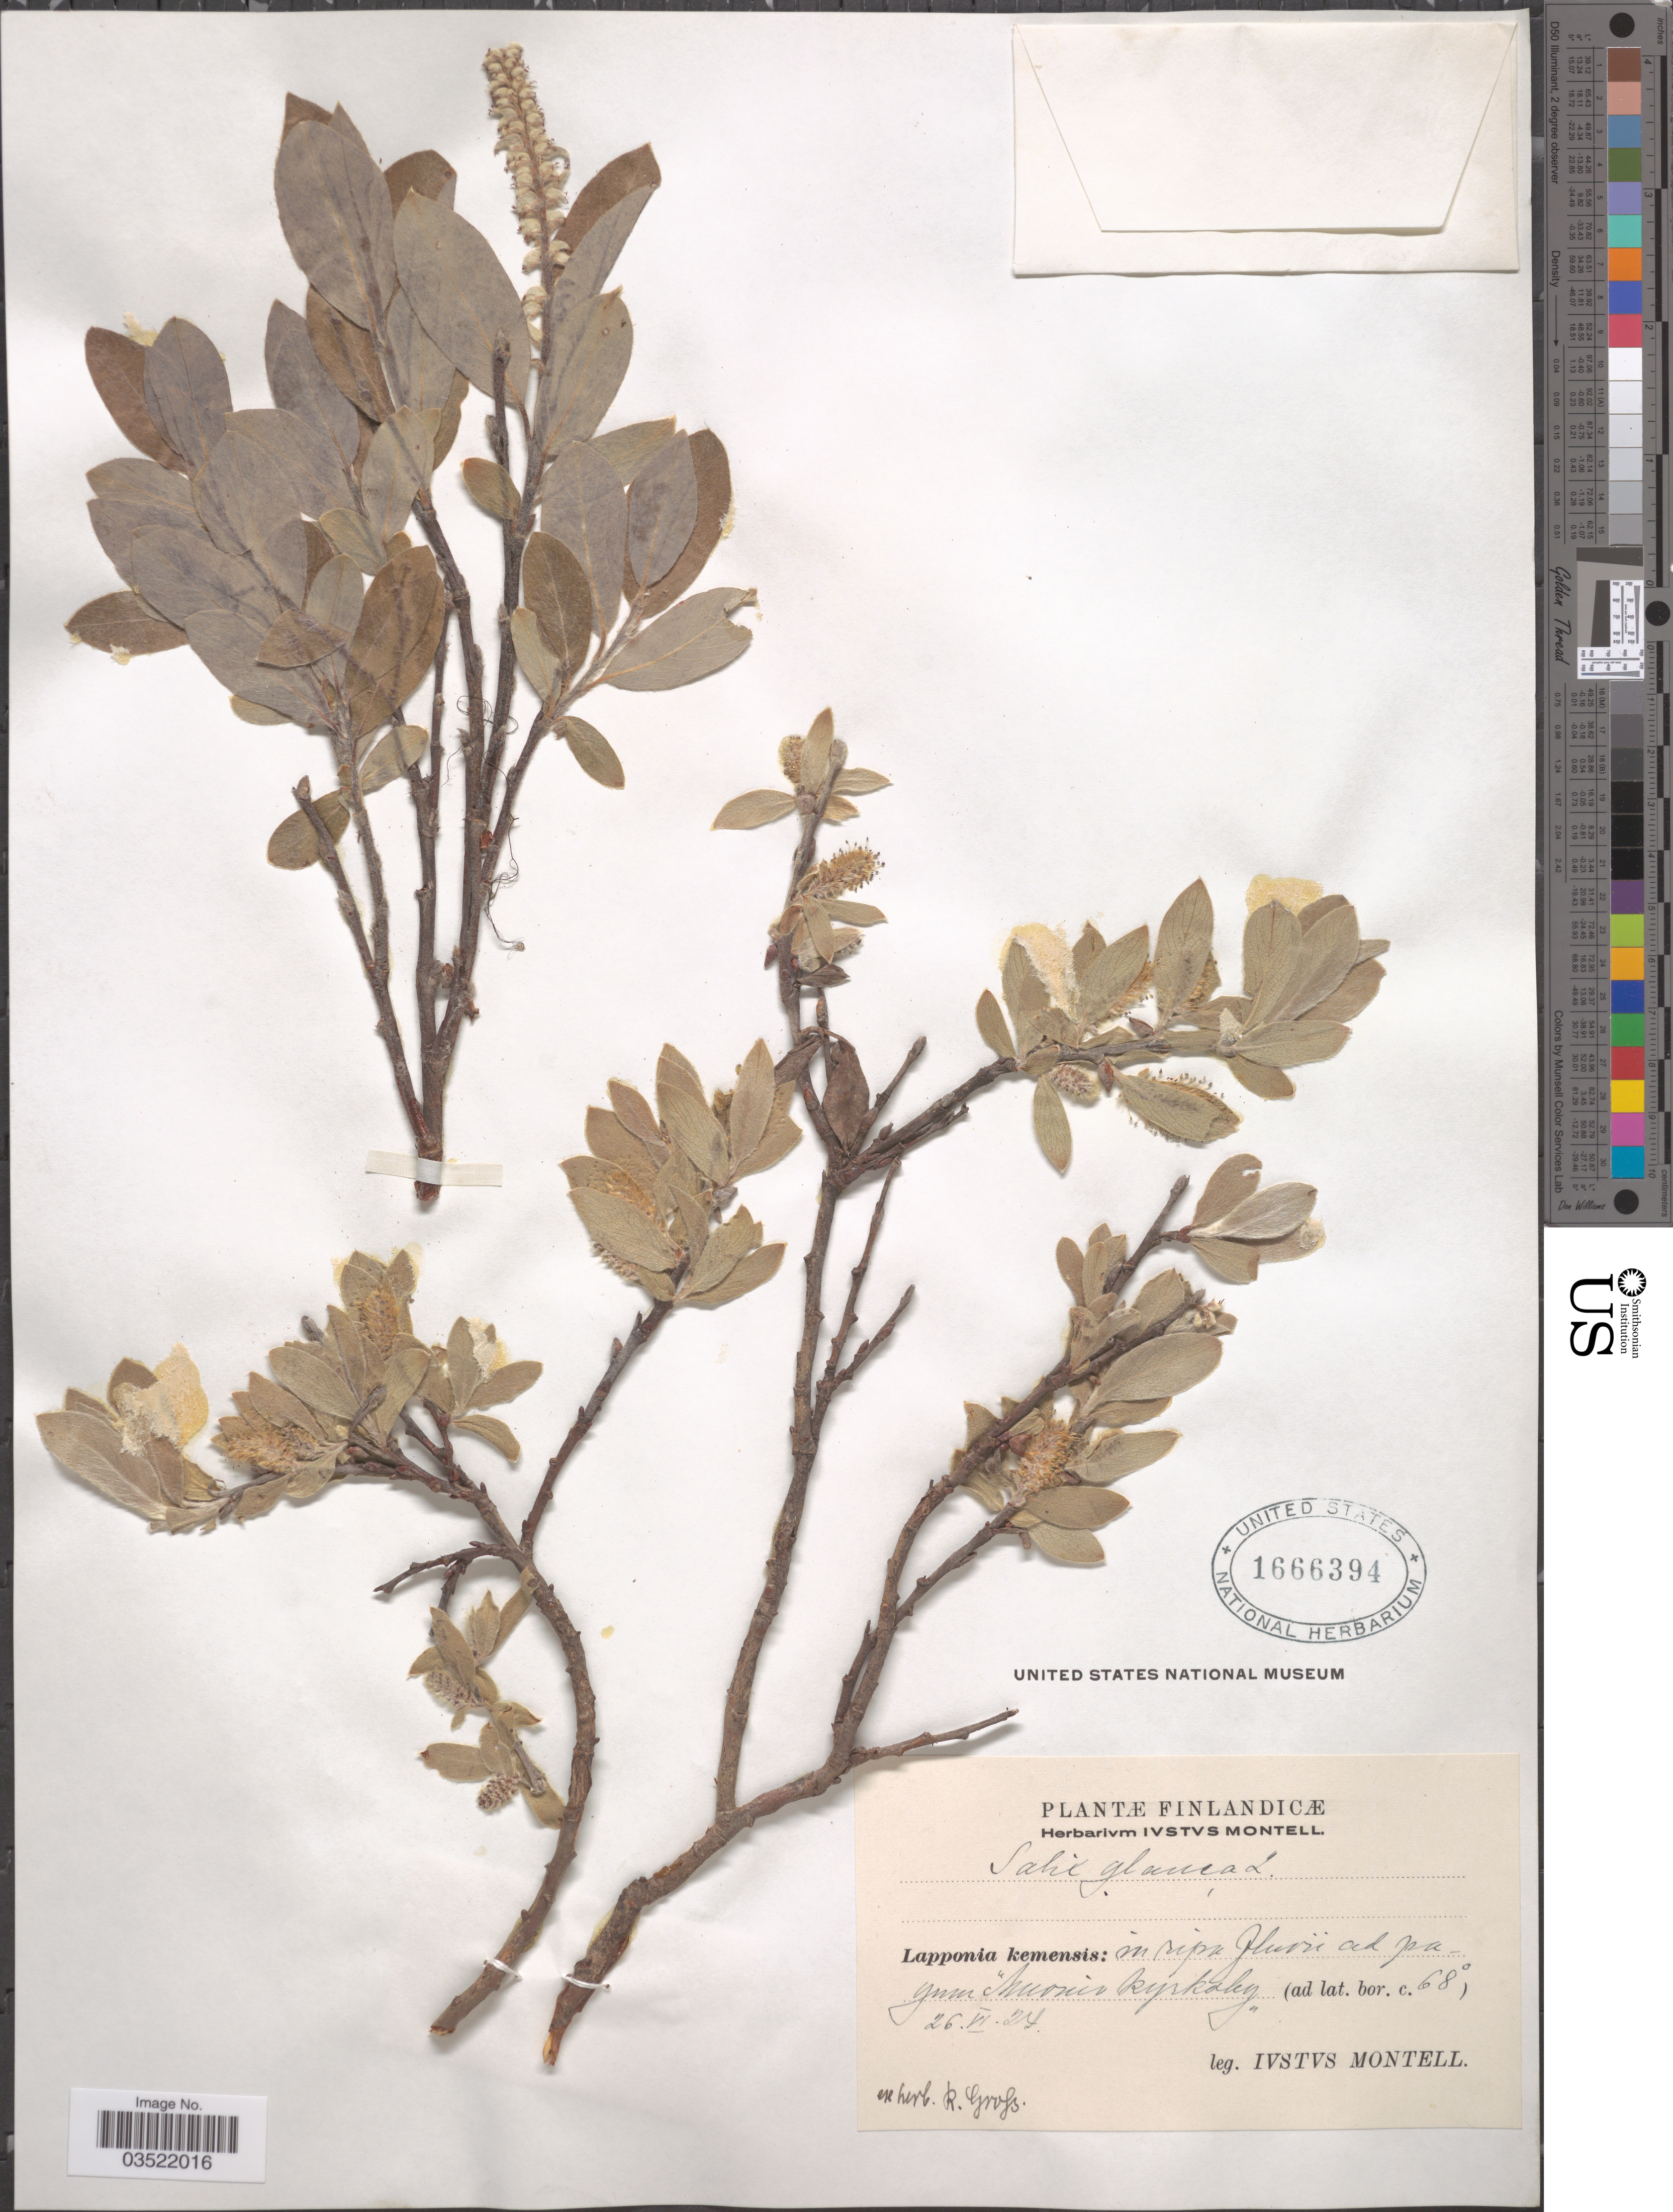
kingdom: Plantae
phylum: Tracheophyta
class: Magnoliopsida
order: Malpighiales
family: Salicaceae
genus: Salix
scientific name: Salix glauca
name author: L.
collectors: I. Montell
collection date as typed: Transcribed d/m/y: 26/6/24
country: Finland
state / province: Lappi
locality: Muonio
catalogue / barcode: US 1666394